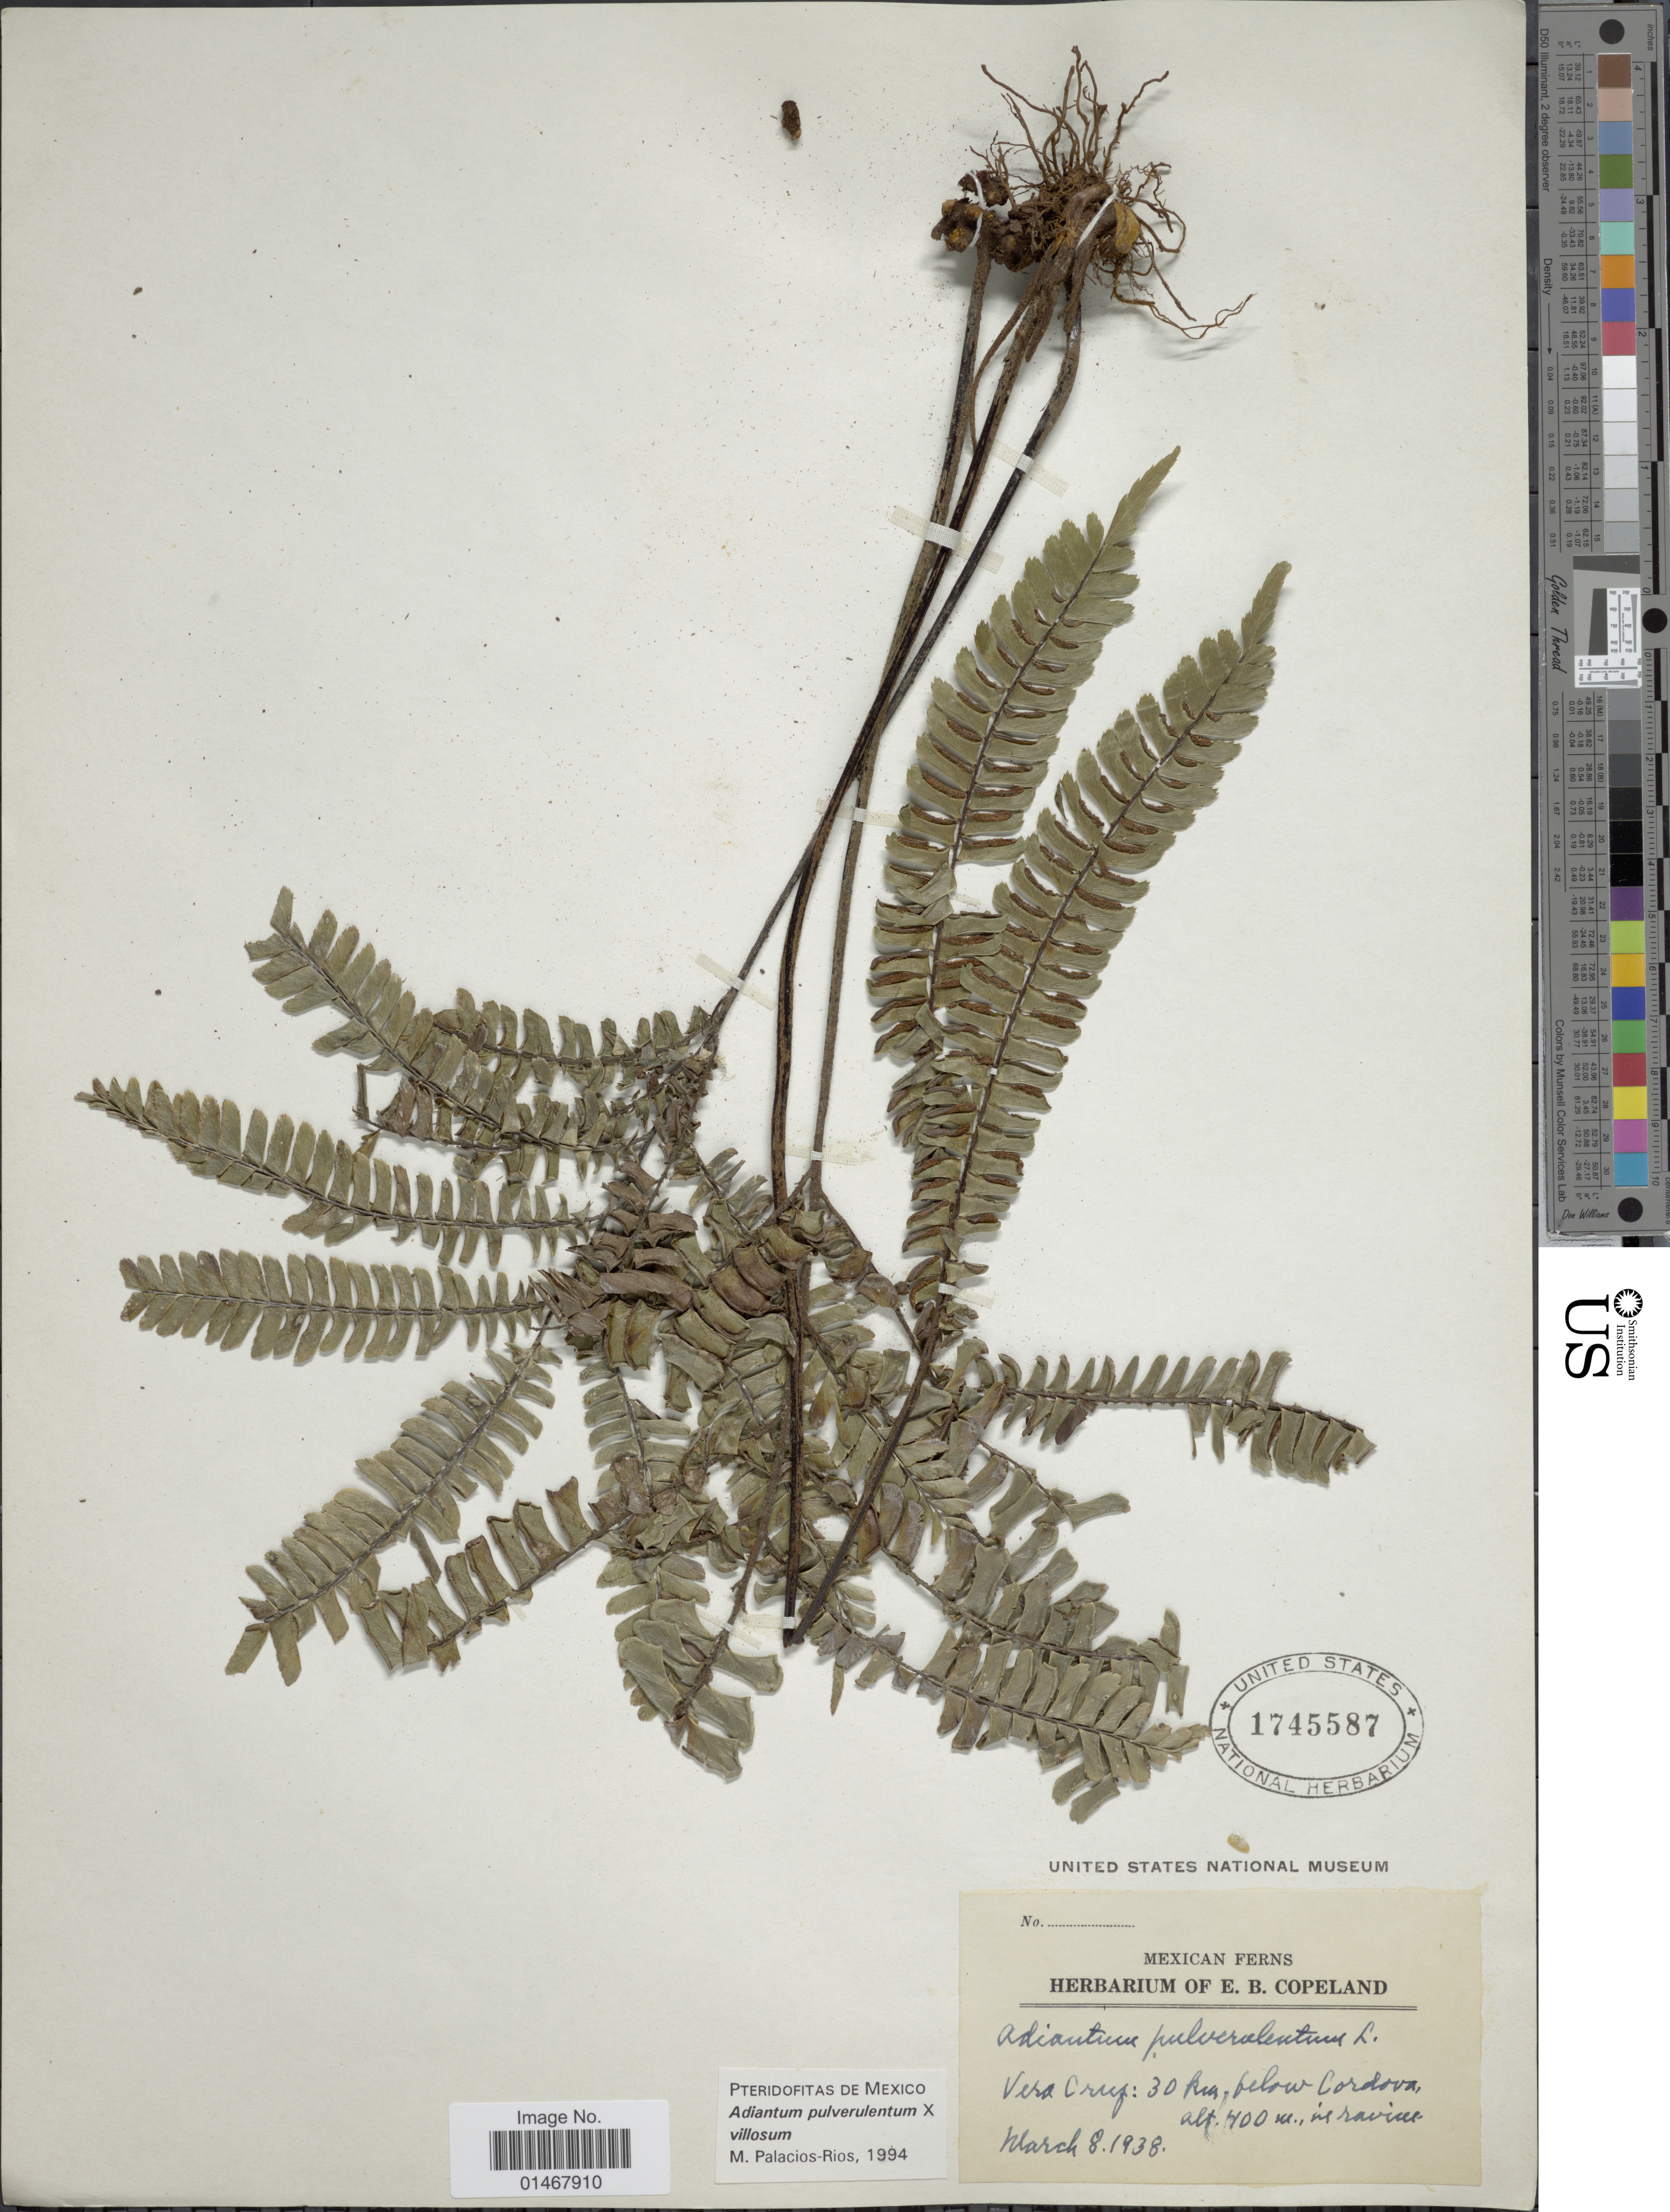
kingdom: Plantae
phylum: Tracheophyta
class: Polypodiopsida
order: Polypodiales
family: Pteridaceae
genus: Adiantum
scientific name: Adiantum pulverulentum x A. villosum L.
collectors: ex herb. E. B. Copeland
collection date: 1938-03-08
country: Mexico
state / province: Veracruz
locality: Vera Cruz: 30 km below Cordova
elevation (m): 400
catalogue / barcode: US 1745587